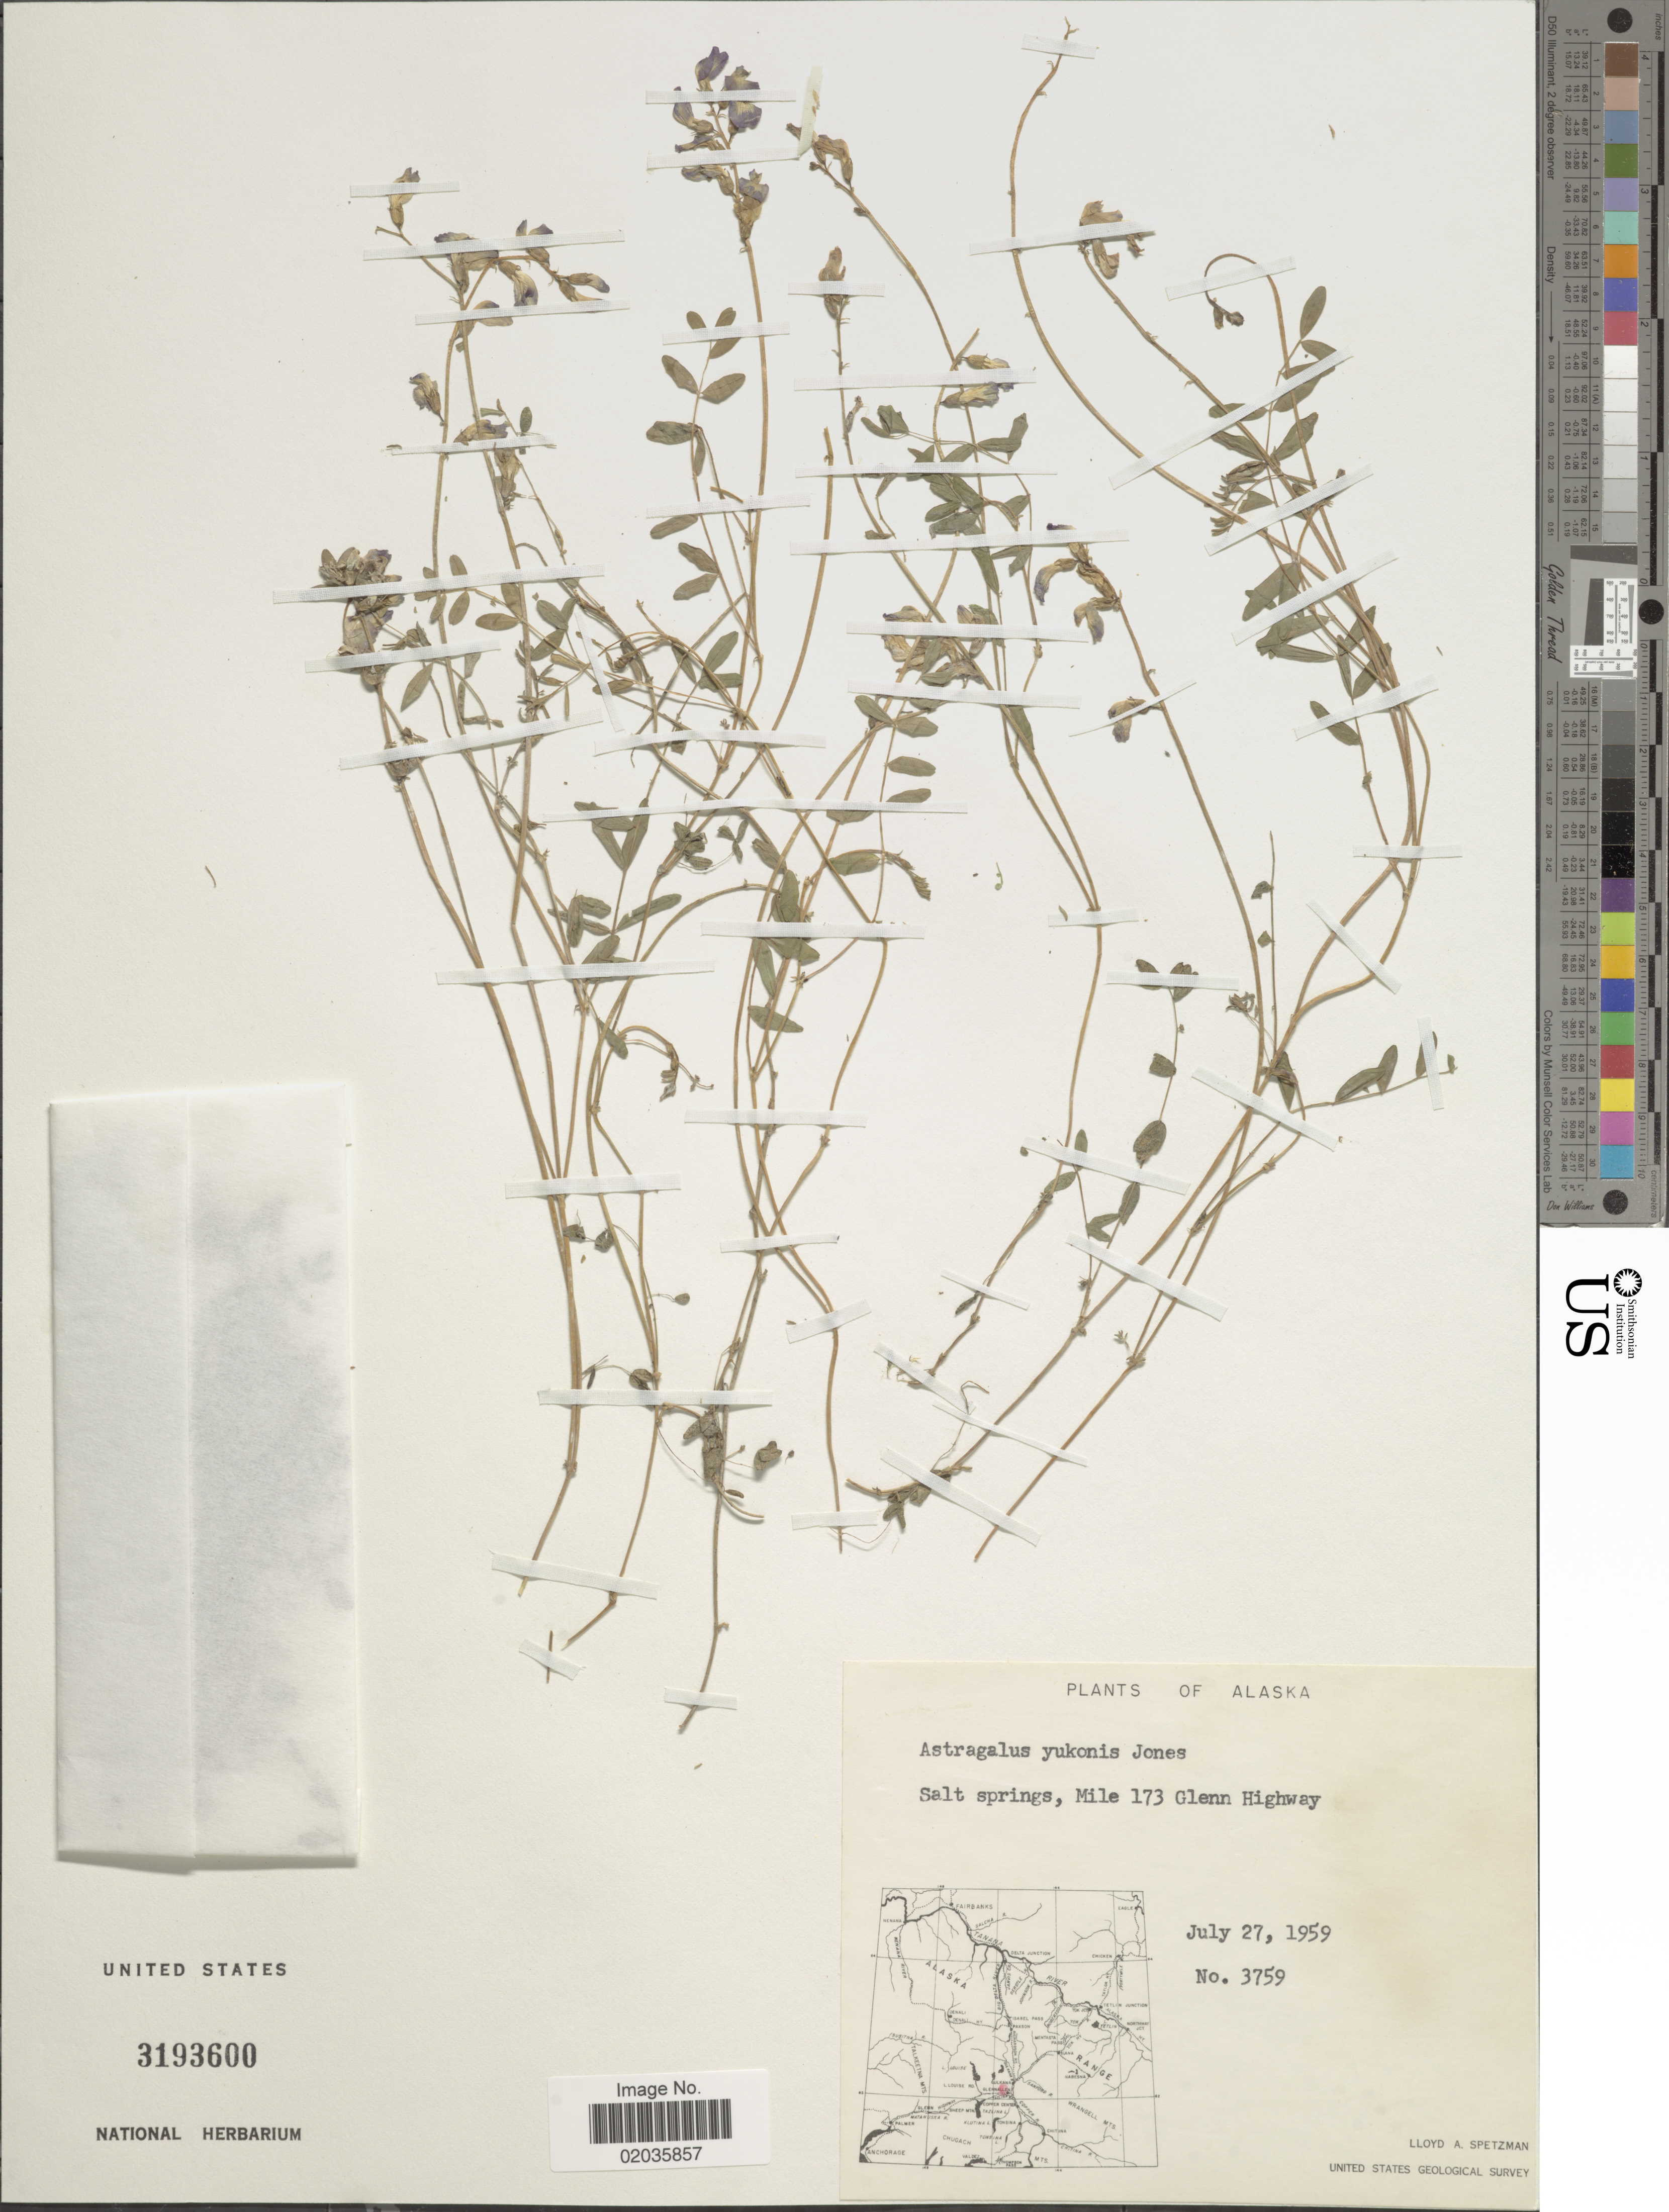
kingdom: Plantae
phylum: Tracheophyta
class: Magnoliopsida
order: Fabales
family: Fabaceae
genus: Astragalus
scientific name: Astragalus yukonis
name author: M.E. Jones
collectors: L. Spetzman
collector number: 3759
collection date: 1959-07-27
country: United States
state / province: Alaska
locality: Salt Springs, Mile 172 Glenn Highway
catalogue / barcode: US 3193600